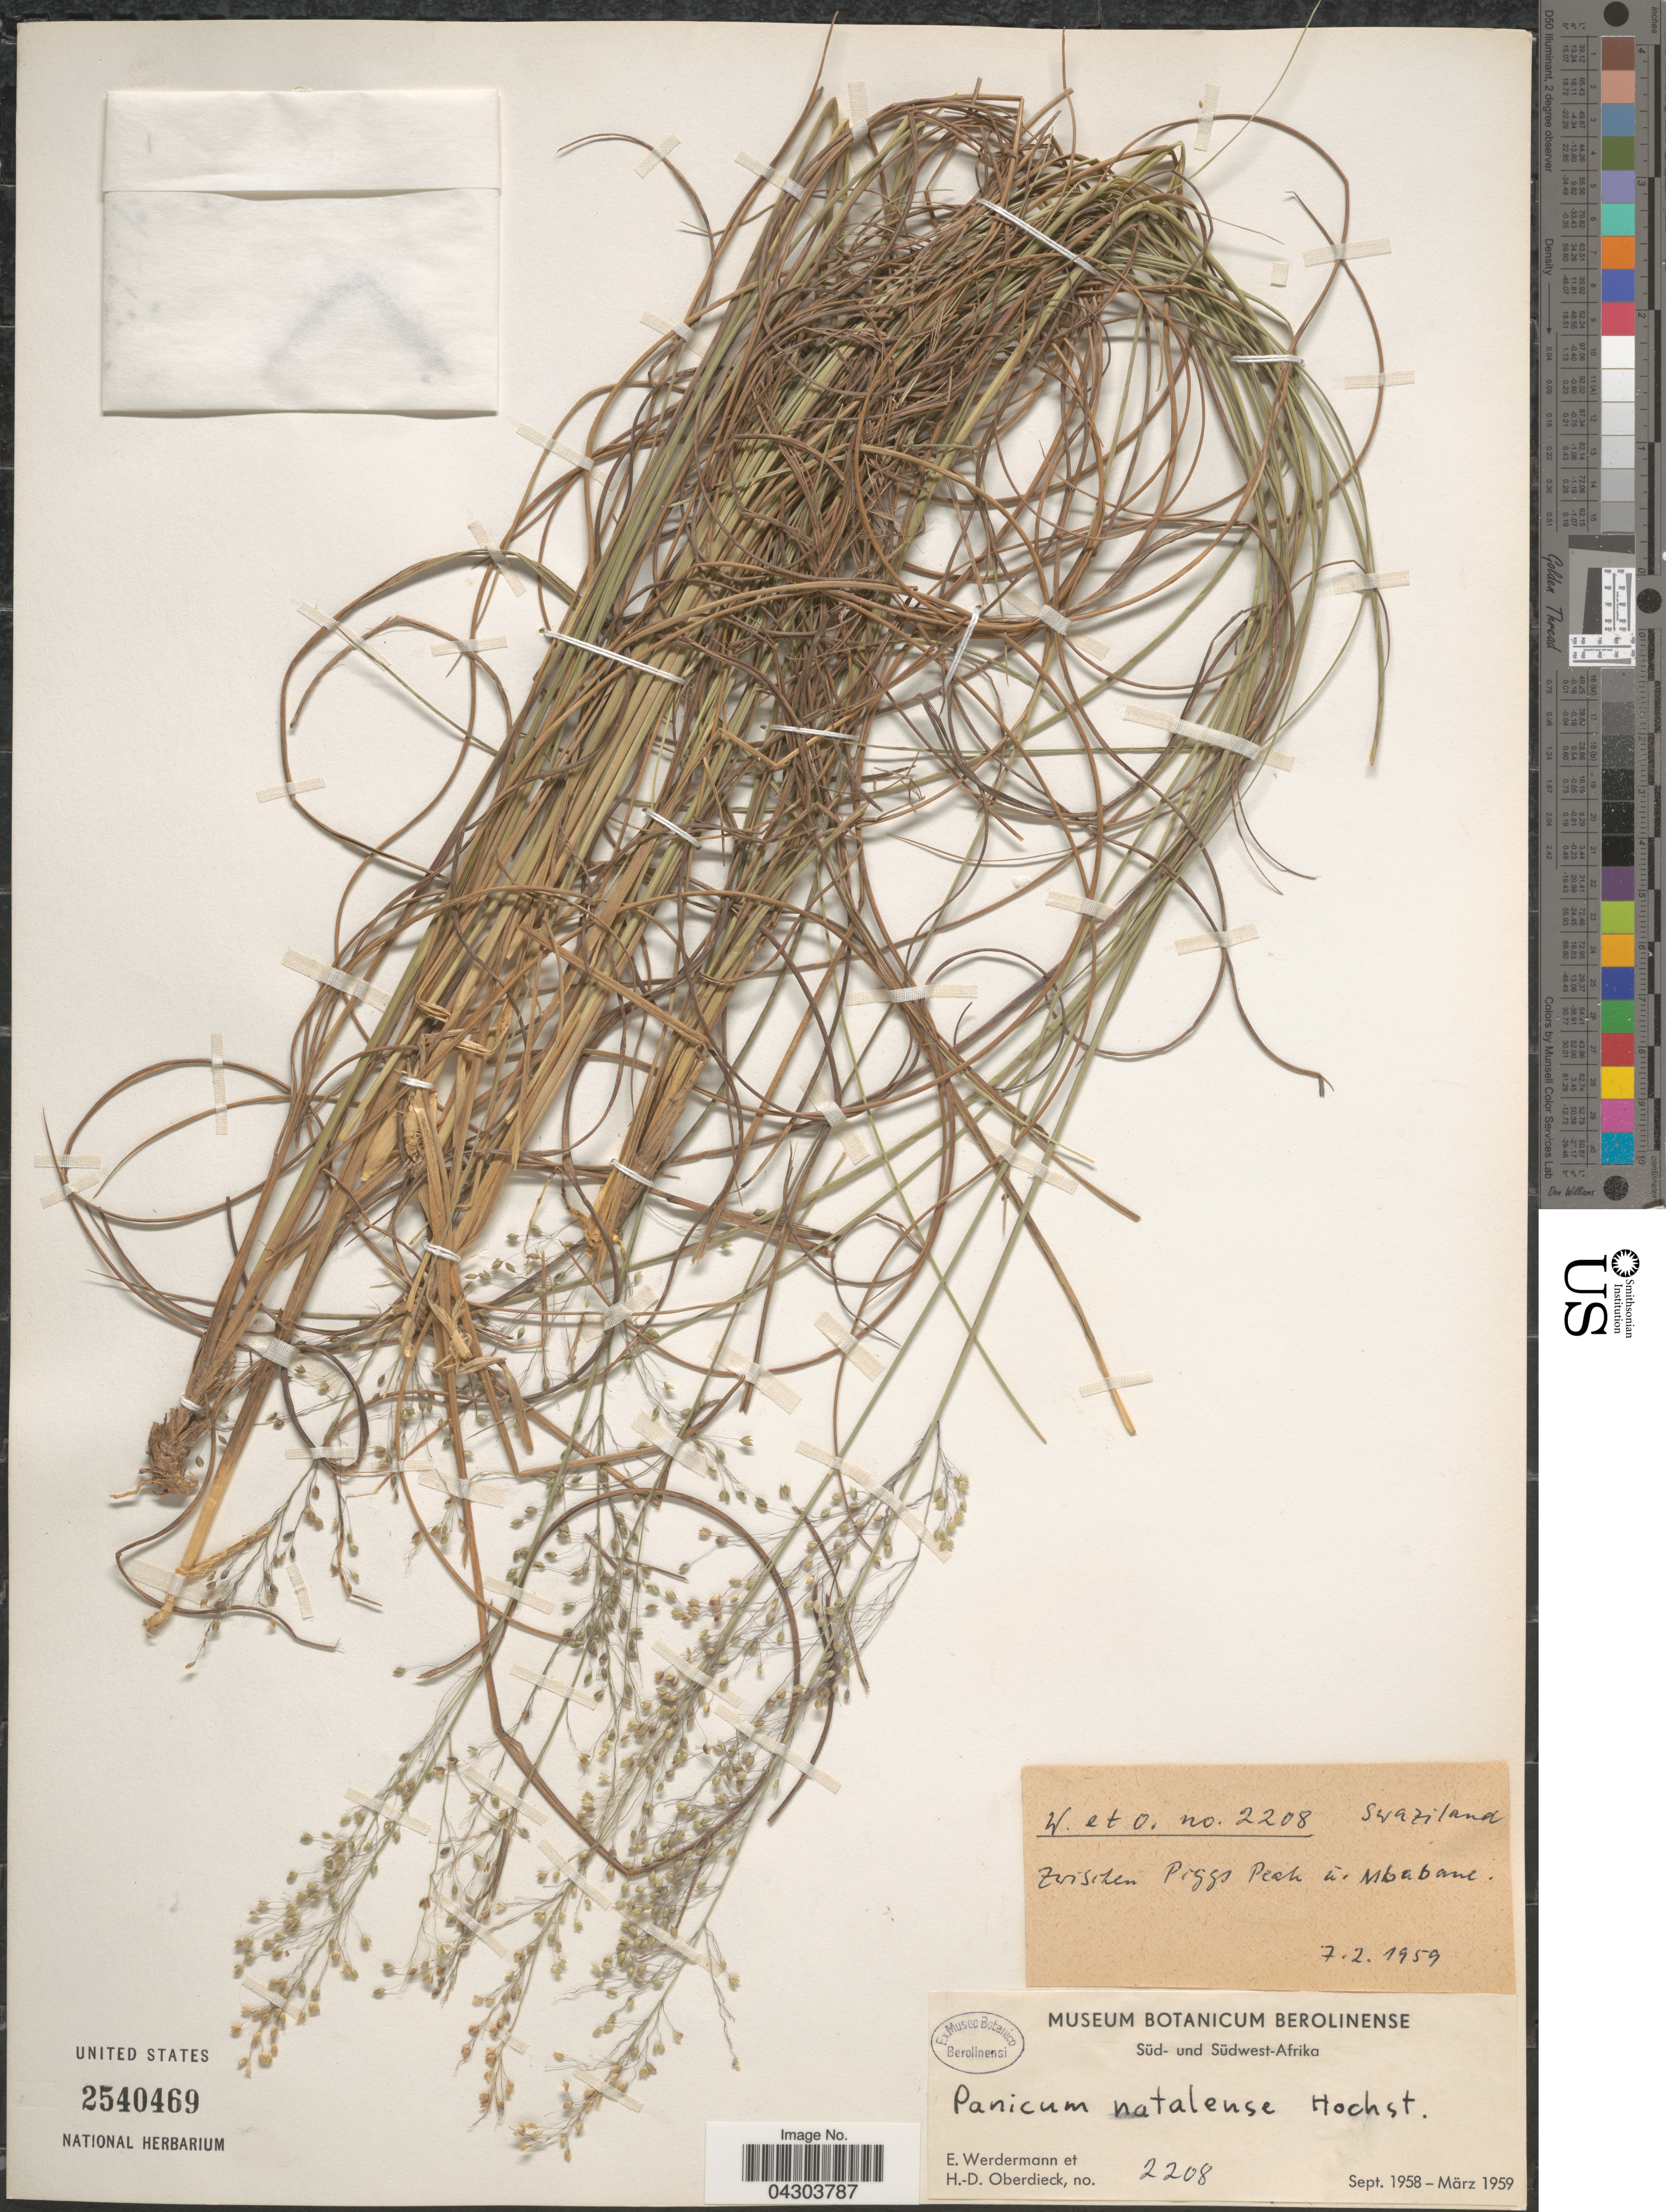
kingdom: Plantae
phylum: Tracheophyta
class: Liliopsida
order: Poales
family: Poaceae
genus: Panicum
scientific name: Panicum natalense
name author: Hochst.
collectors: E. Werdermann & H. Oberdieck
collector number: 2208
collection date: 1959-02-07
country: Eswatini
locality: Swaziland Zwischen Piggs Peak in Mbabne. Süd- und Südwest-Afrika.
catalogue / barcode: US 2540469